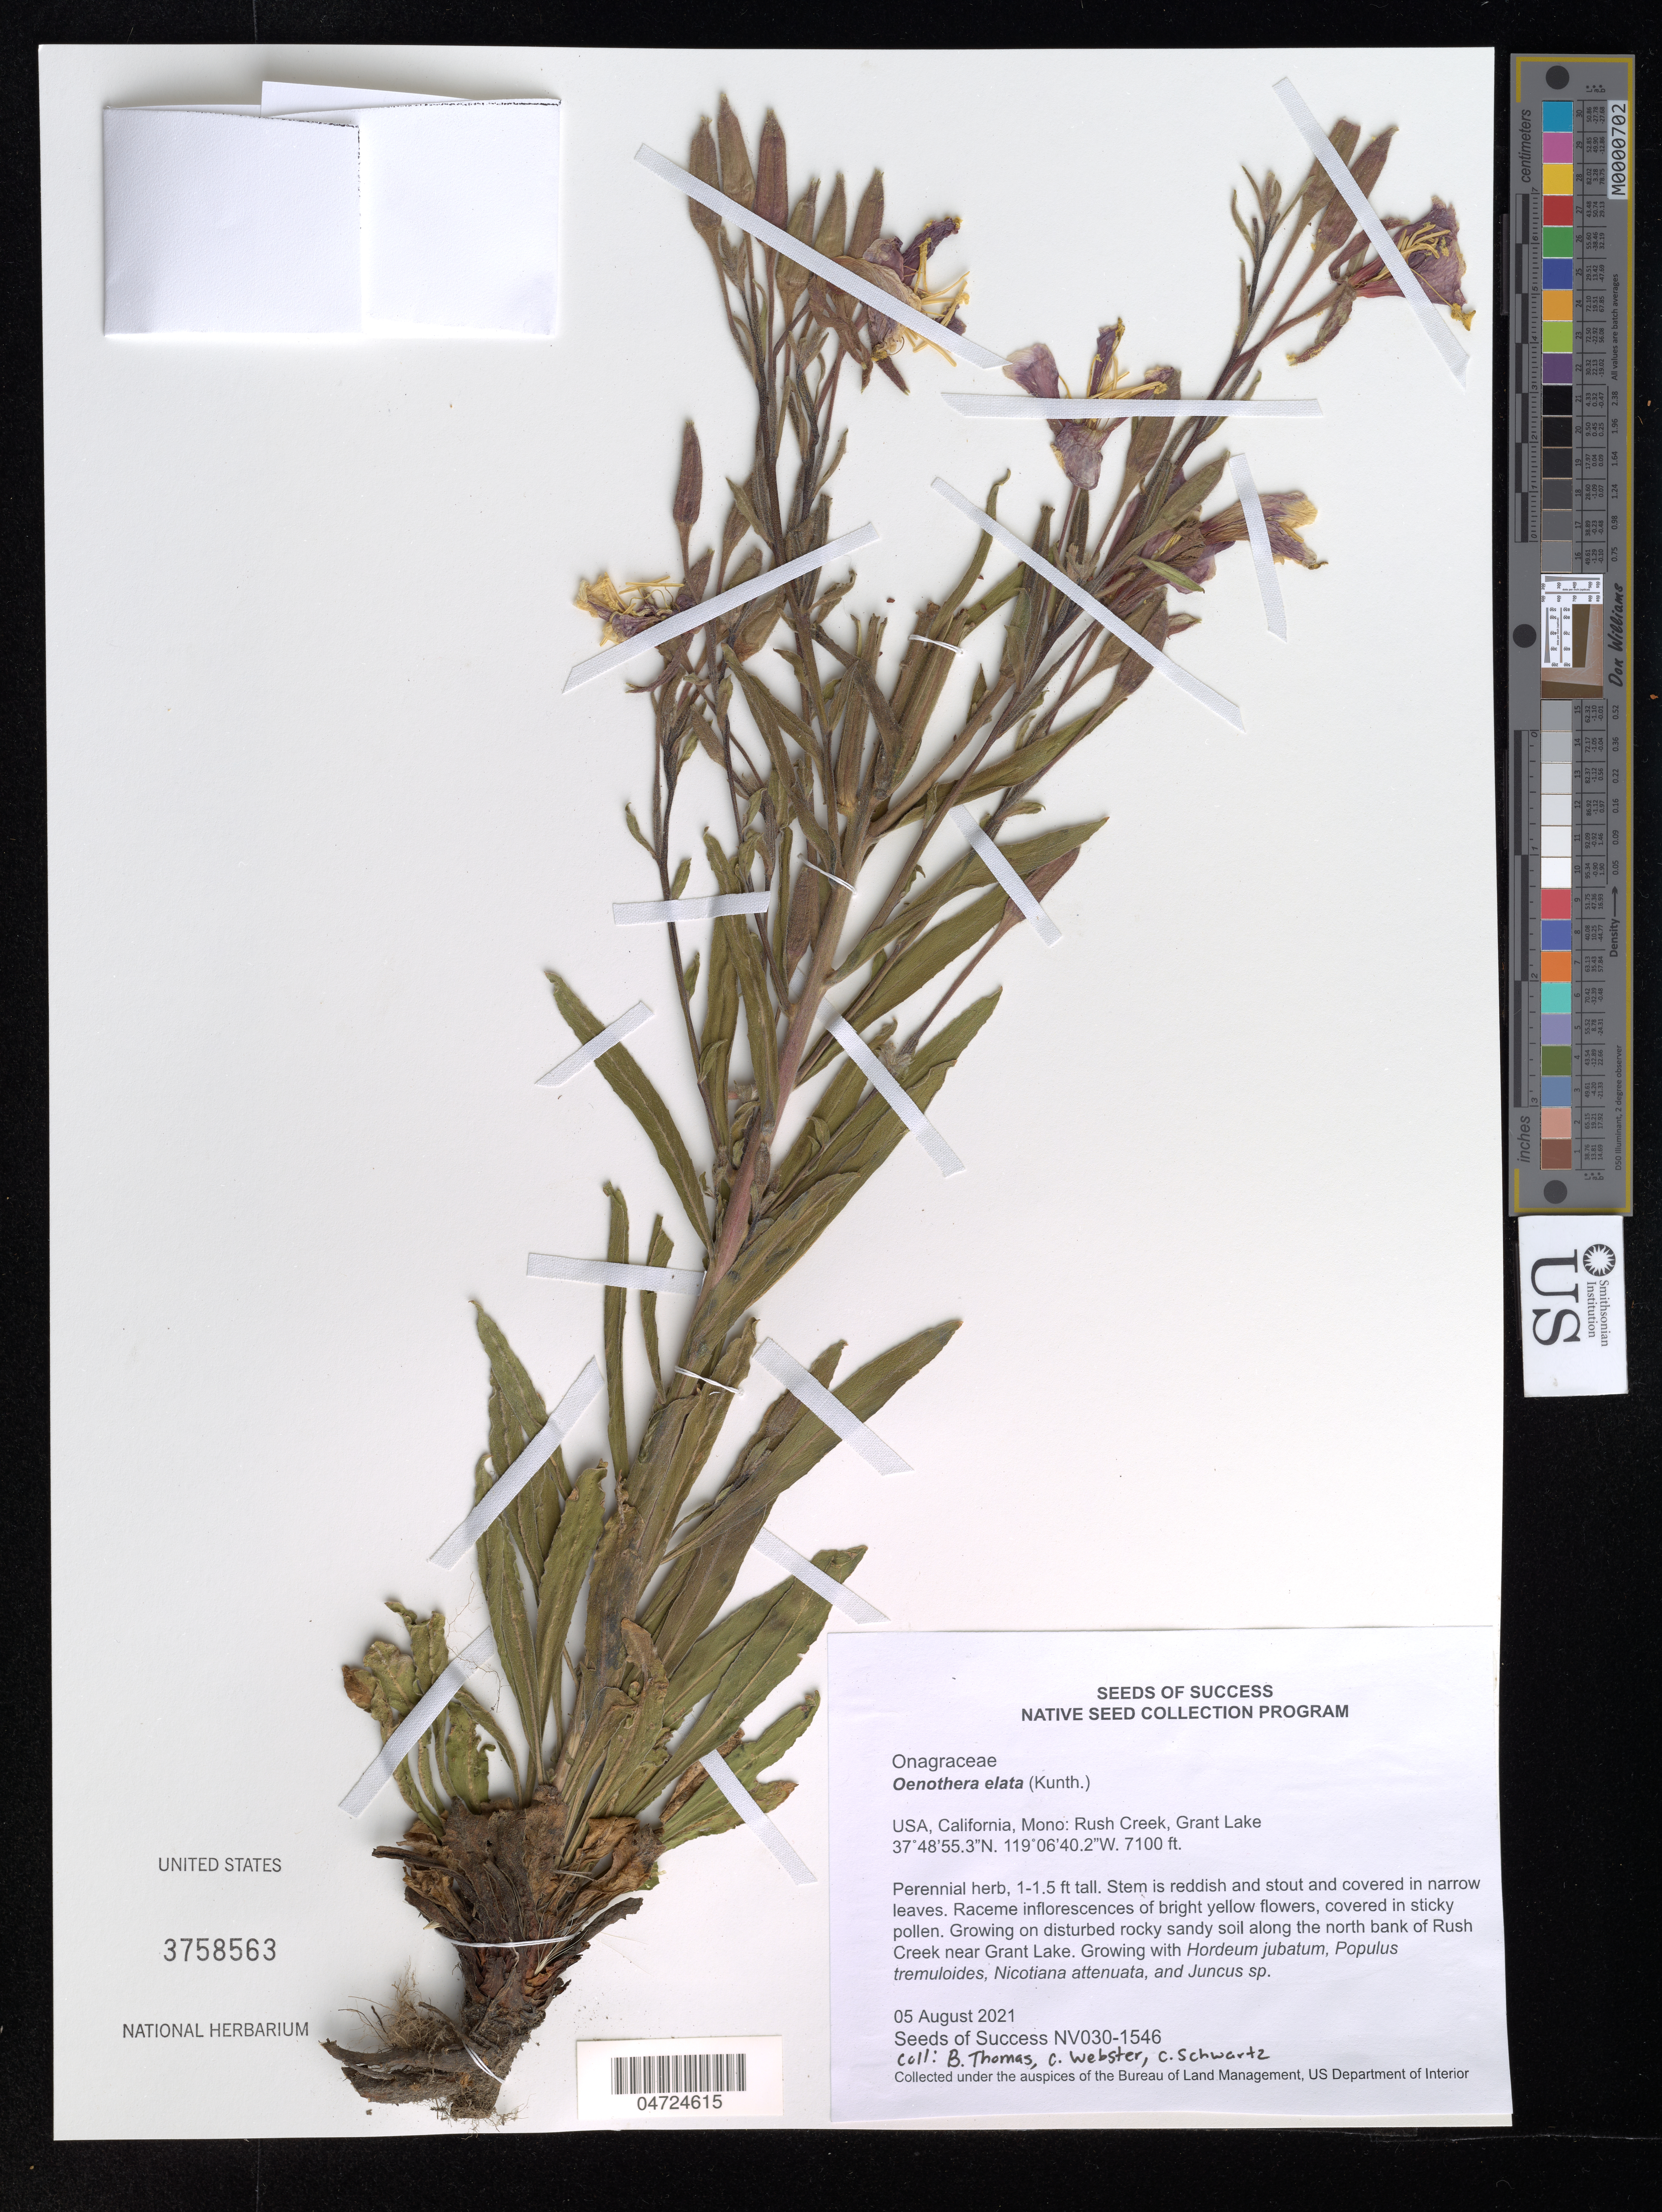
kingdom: Plantae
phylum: Tracheophyta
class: Magnoliopsida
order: Myrtales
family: Onagraceae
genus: Oenothera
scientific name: Oenothera elata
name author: Kunth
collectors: B. Thomas, C. Webster & -. Schwartz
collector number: NV030-1546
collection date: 2021-08-05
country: United States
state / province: California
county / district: Mono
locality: Mono: Rush Creek, Grant Lake.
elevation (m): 2164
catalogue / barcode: US 3758563